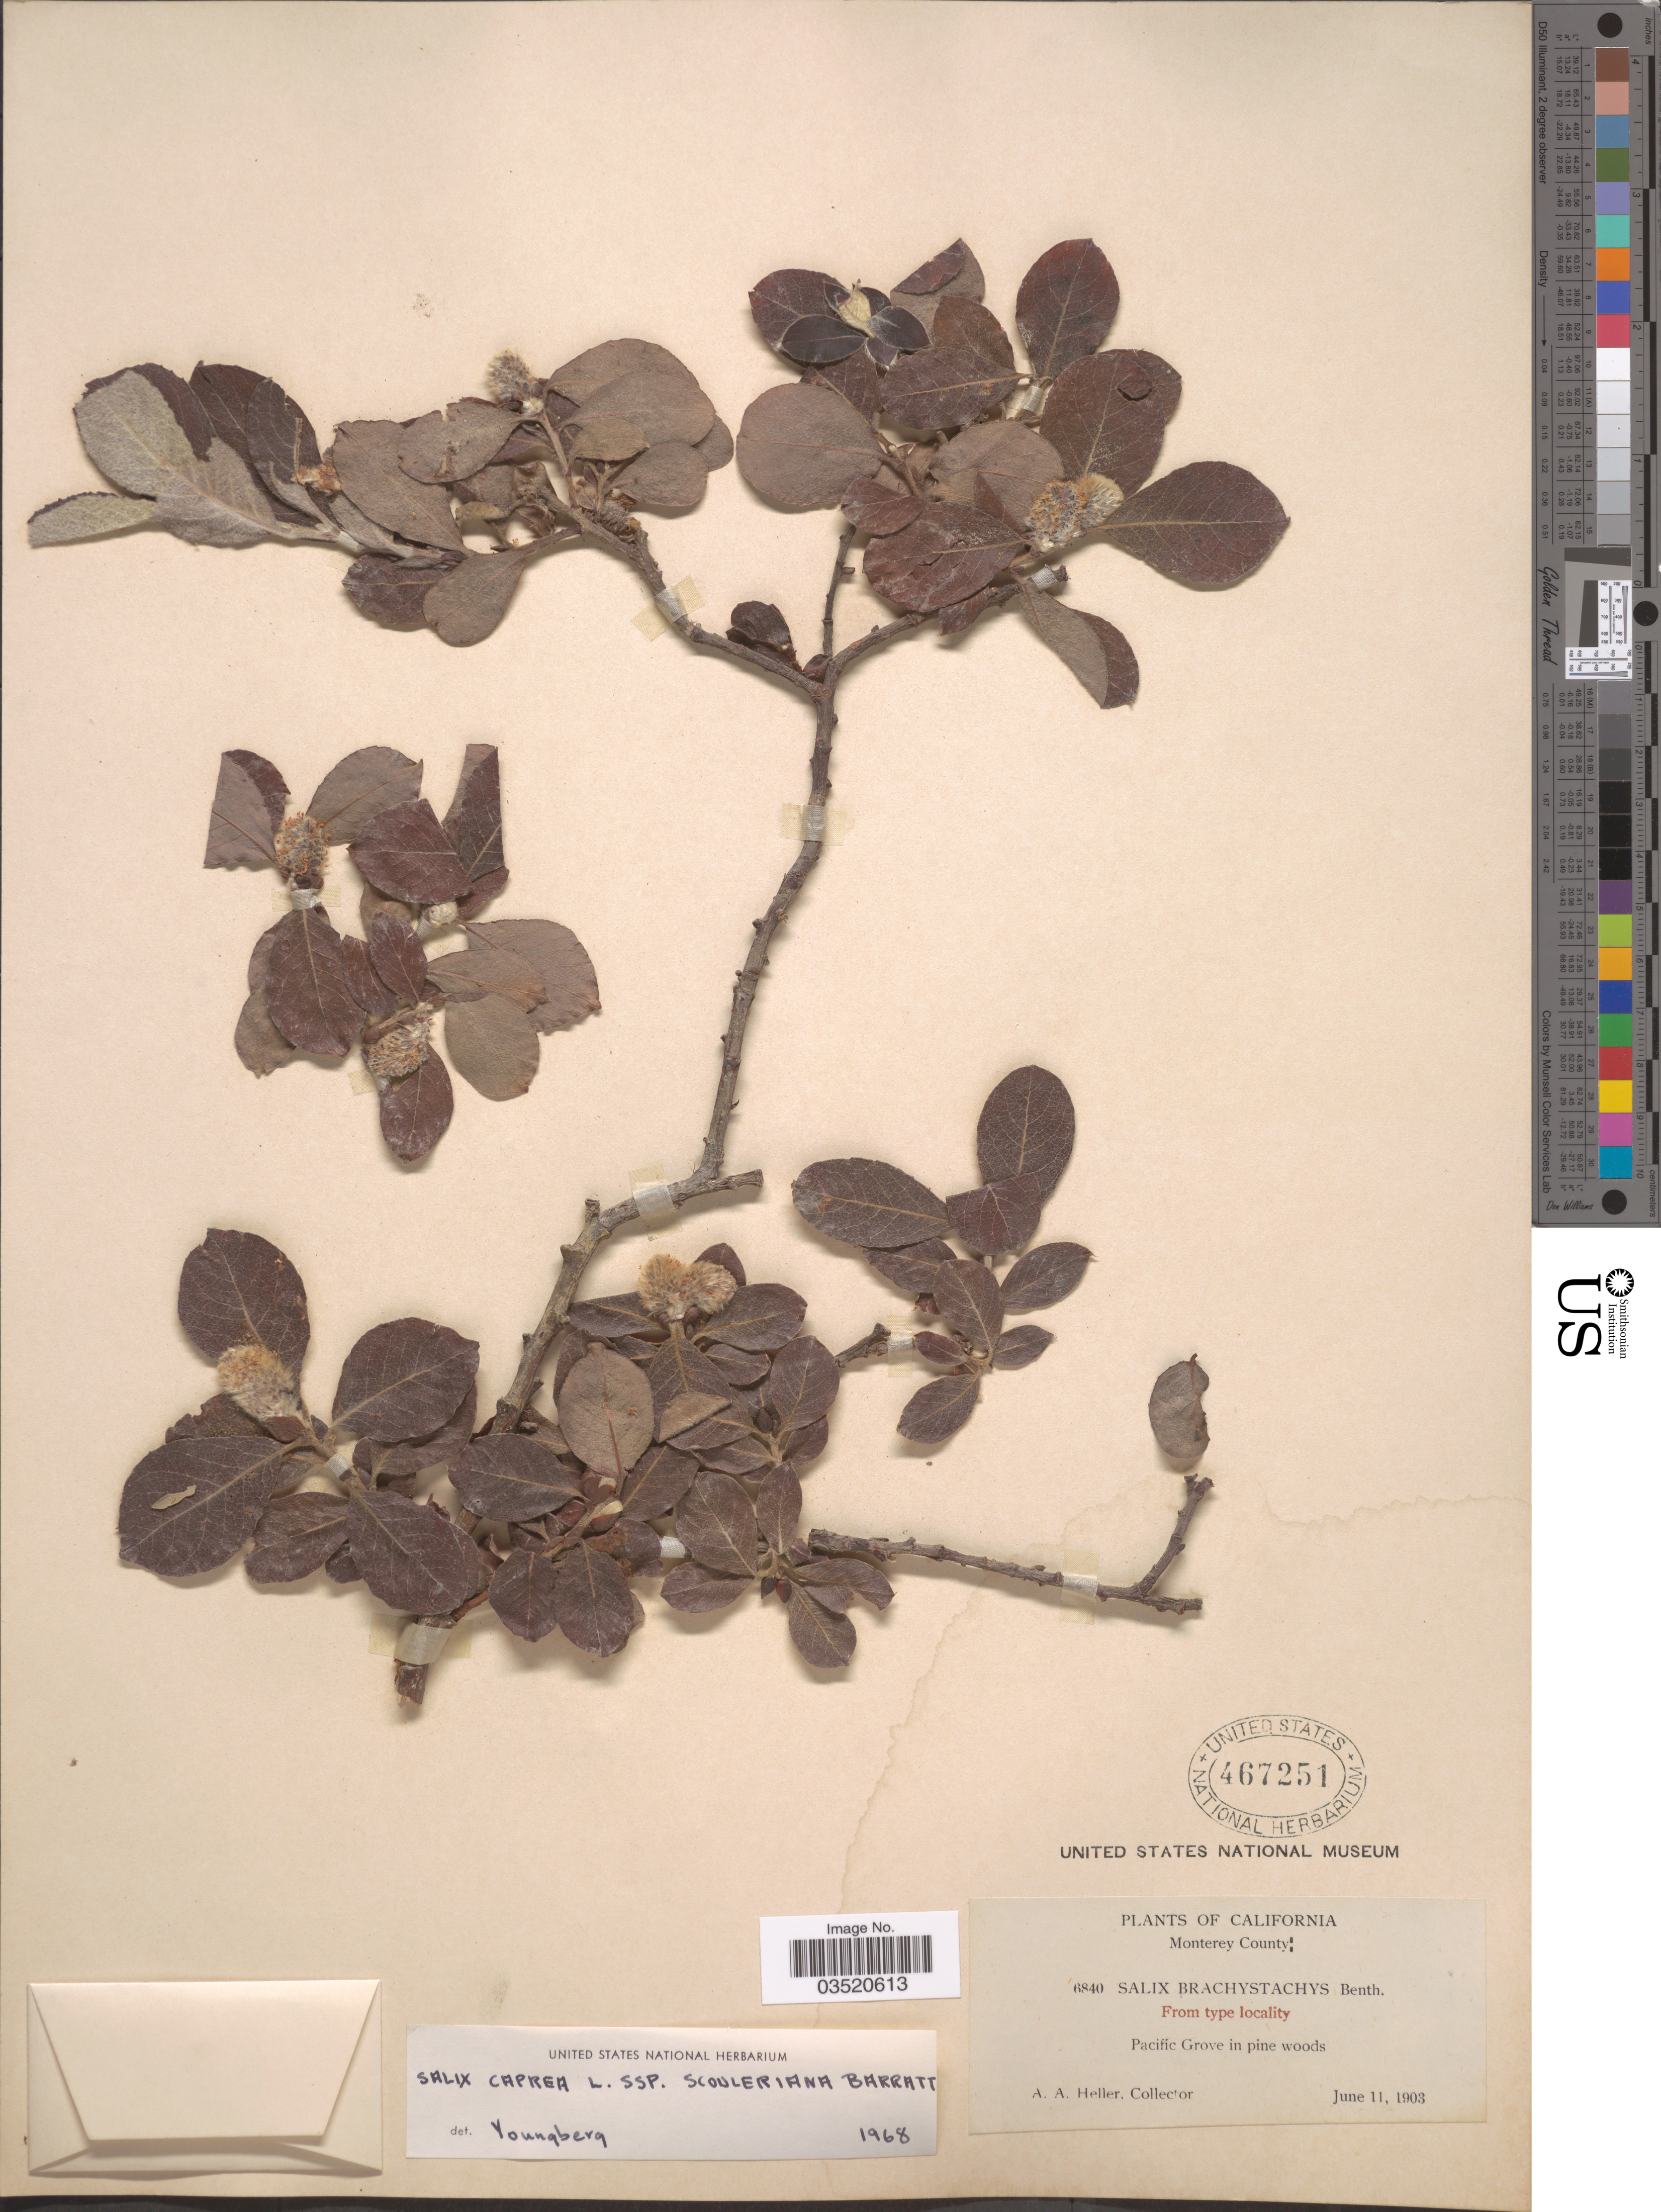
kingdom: Plantae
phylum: Tracheophyta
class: Magnoliopsida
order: Malpighiales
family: Salicaceae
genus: Salix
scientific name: Salix scouleriana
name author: Barratt ex Hook.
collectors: A. A. Heller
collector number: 6840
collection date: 1903-06-11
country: United States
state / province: California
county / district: Monterey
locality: Monterey County. Pacific Grove in pine woods.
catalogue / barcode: US 467251